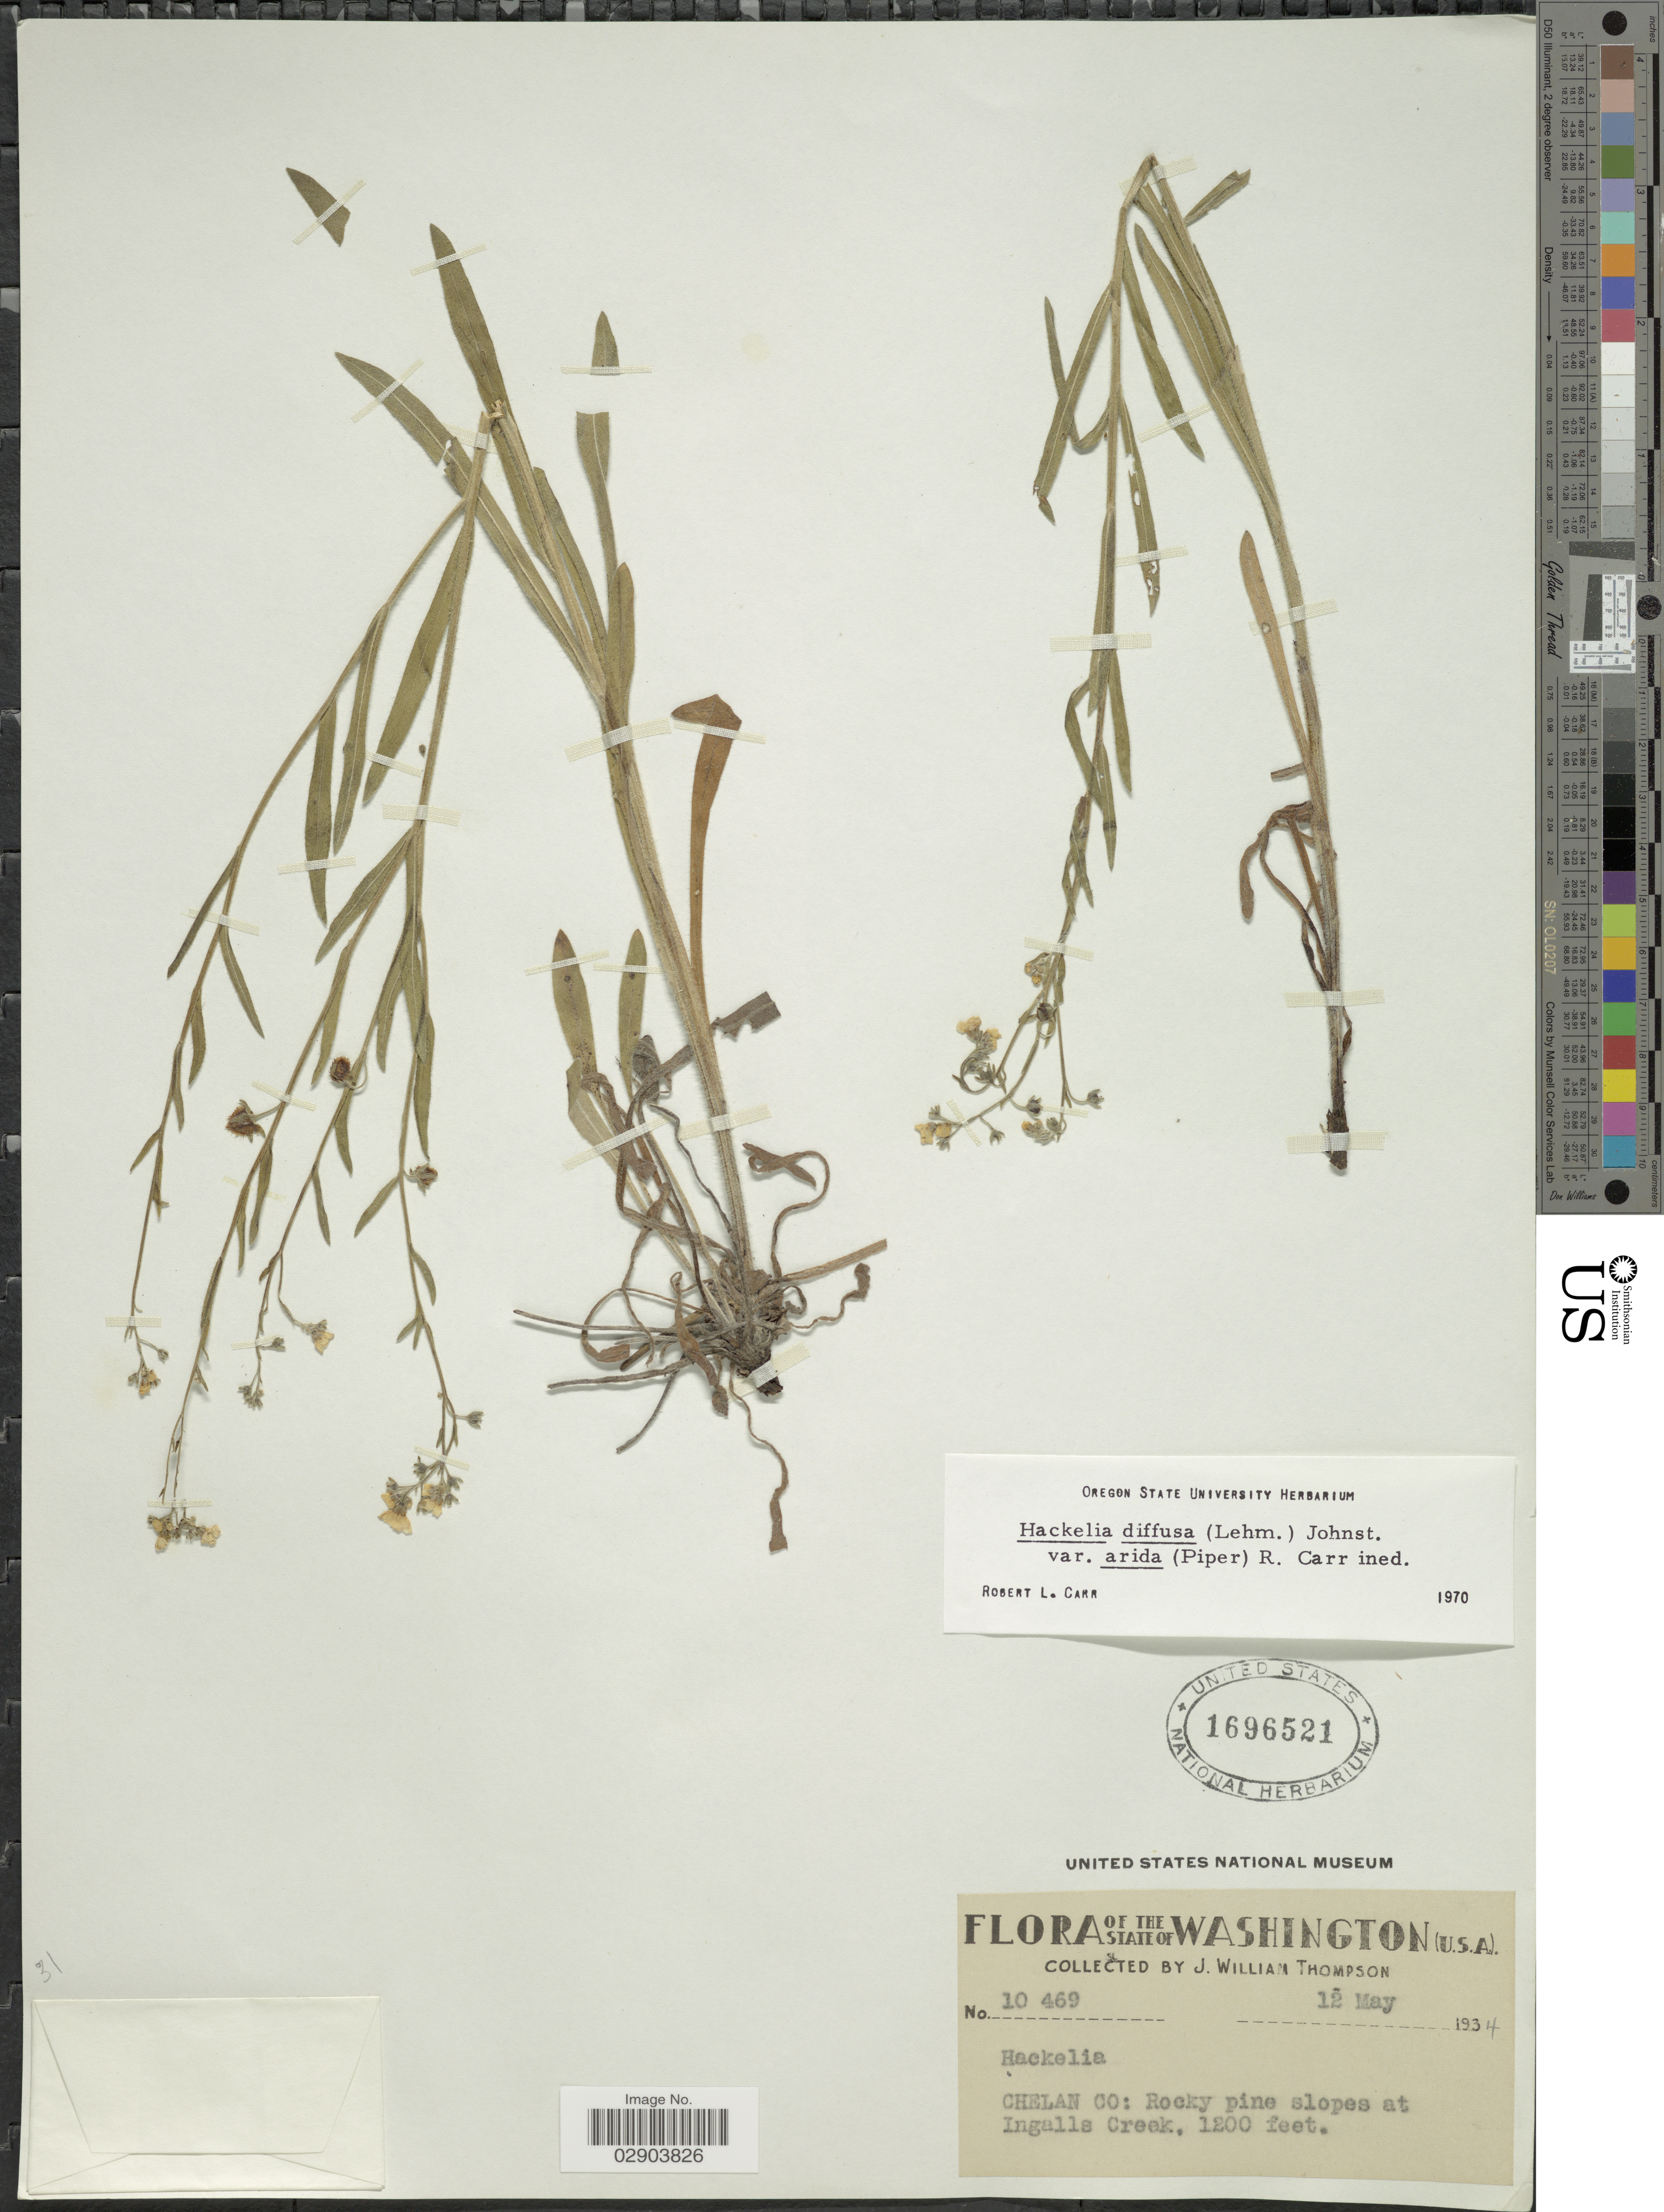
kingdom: Plantae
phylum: Tracheophyta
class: Magnoliopsida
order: Boraginales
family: Boraginaceae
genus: Hackelia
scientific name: Hackelia diffusa var. arida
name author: (Piper) Carr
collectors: J. W. Thompson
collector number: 10469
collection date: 1934-05-12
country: United States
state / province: Washington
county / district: Chelan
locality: Chelan Co., Rocky pine slopes at Ingalls Creek.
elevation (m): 366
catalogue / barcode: US 1696521